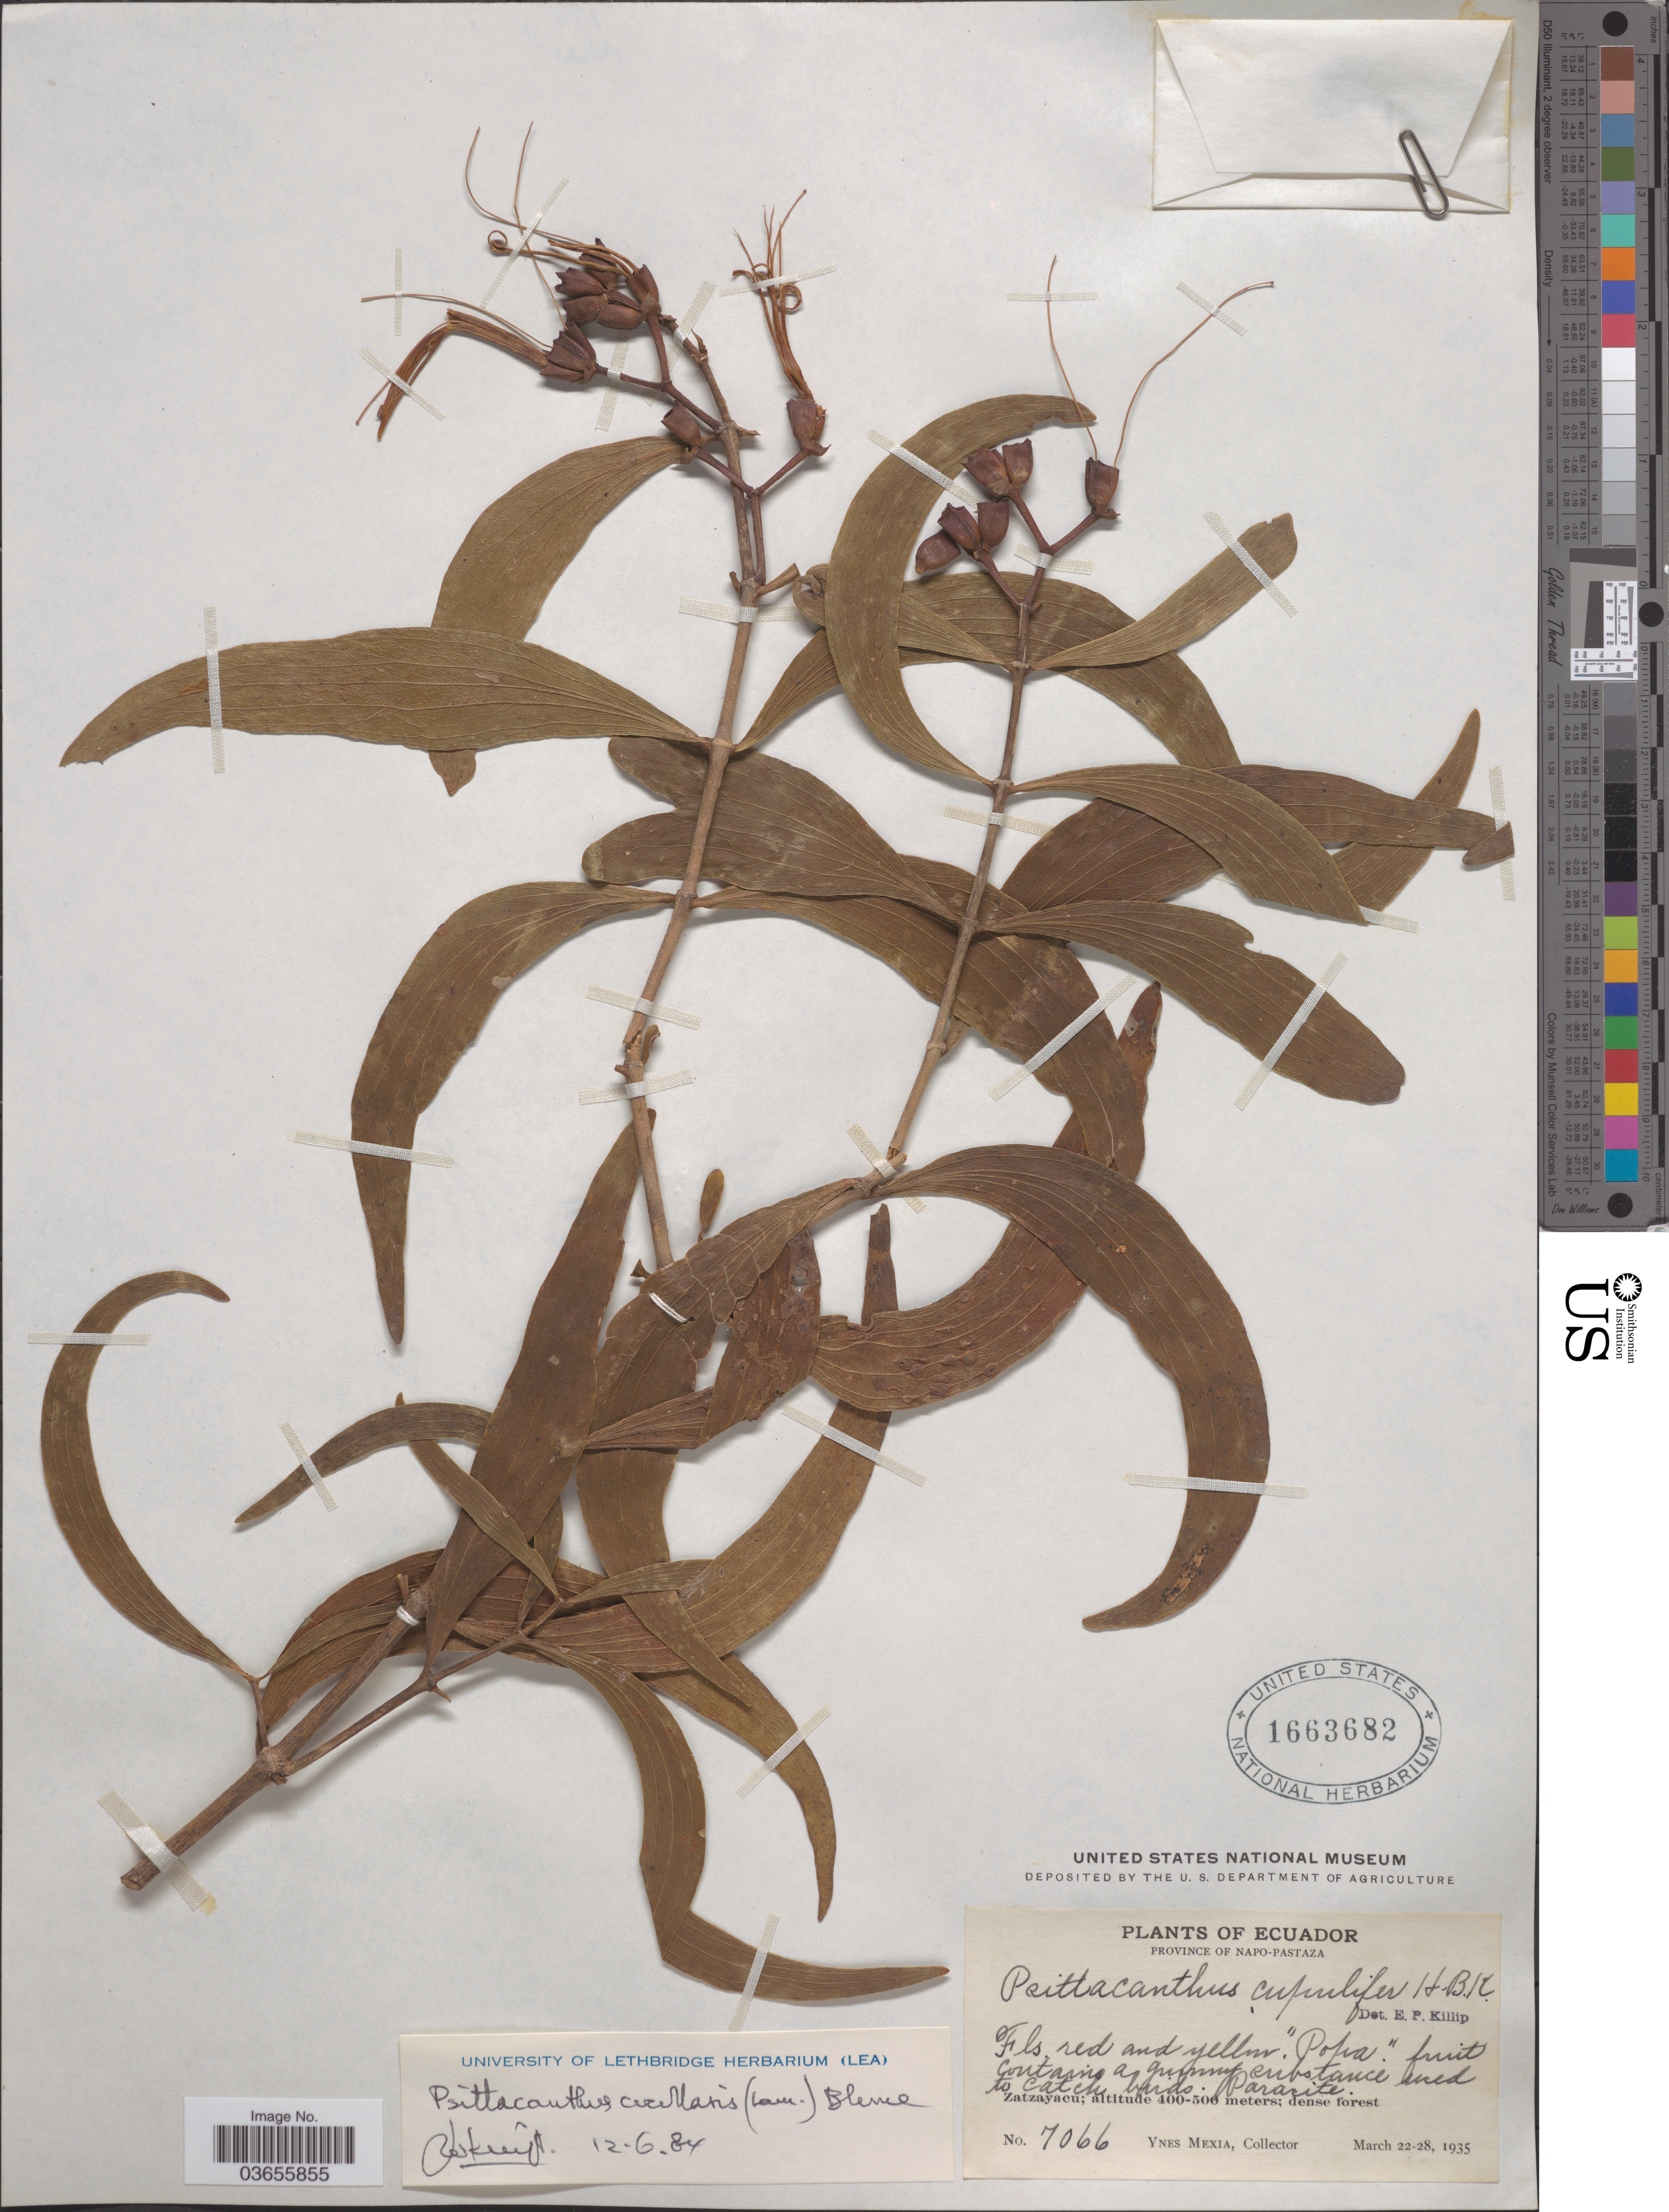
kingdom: Plantae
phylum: Tracheophyta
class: Magnoliopsida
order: Santalales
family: Loranthaceae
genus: Psittacanthus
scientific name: Psittacanthus cucullaris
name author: (Kunth) G. Don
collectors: Y. Mexia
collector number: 7066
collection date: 1935-03-22/1935-03-28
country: Ecuador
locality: Province of Napo-Pastaza. Zatzayacu.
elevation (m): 400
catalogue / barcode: US 1663682